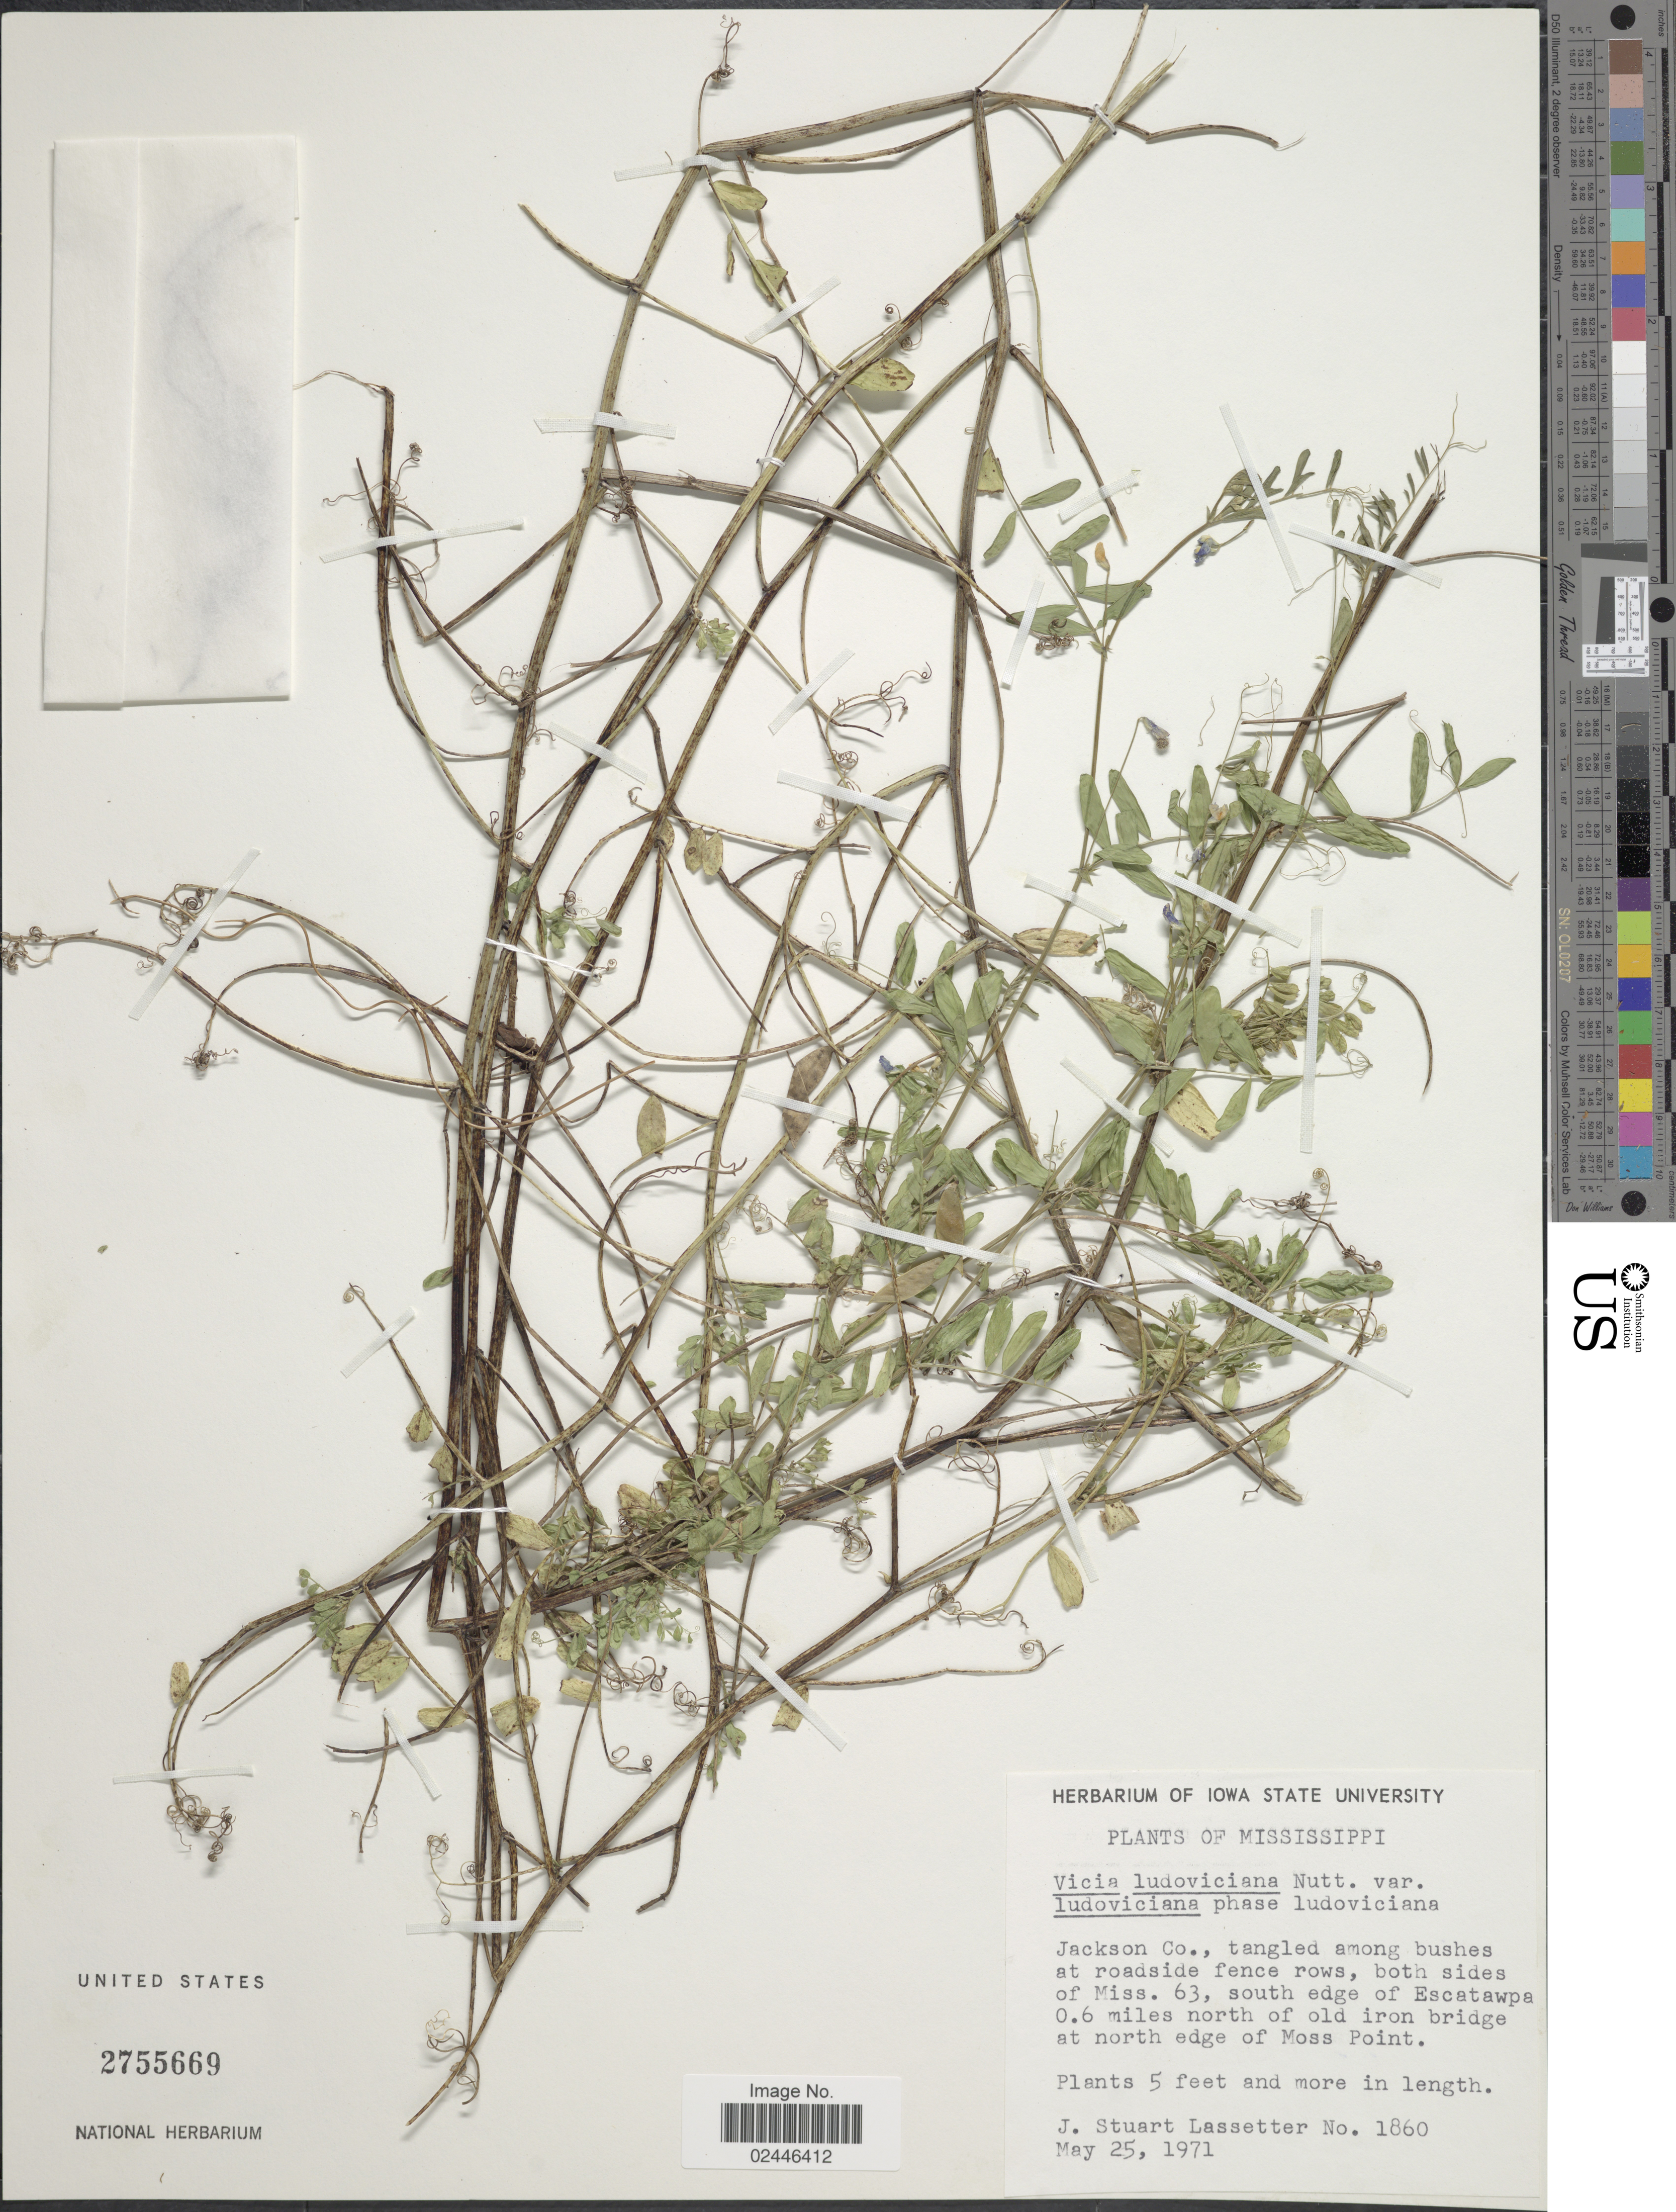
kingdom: Plantae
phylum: Tracheophyta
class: Magnoliopsida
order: Fabales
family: Fabaceae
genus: Vicia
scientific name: Vicia ludoviciana var. ludoviciana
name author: Nutt. ex Torr. & A. Gray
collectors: J. Lassetter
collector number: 1860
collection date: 1971-05-25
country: United States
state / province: Mississippi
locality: Jackson Co., tabgled among bushes at roadside fence rows, both sides of Miss. 63, south edge of Escatawpa 0.6 miles north of old iron bridge at north edge of Moss Point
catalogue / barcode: US 2755669